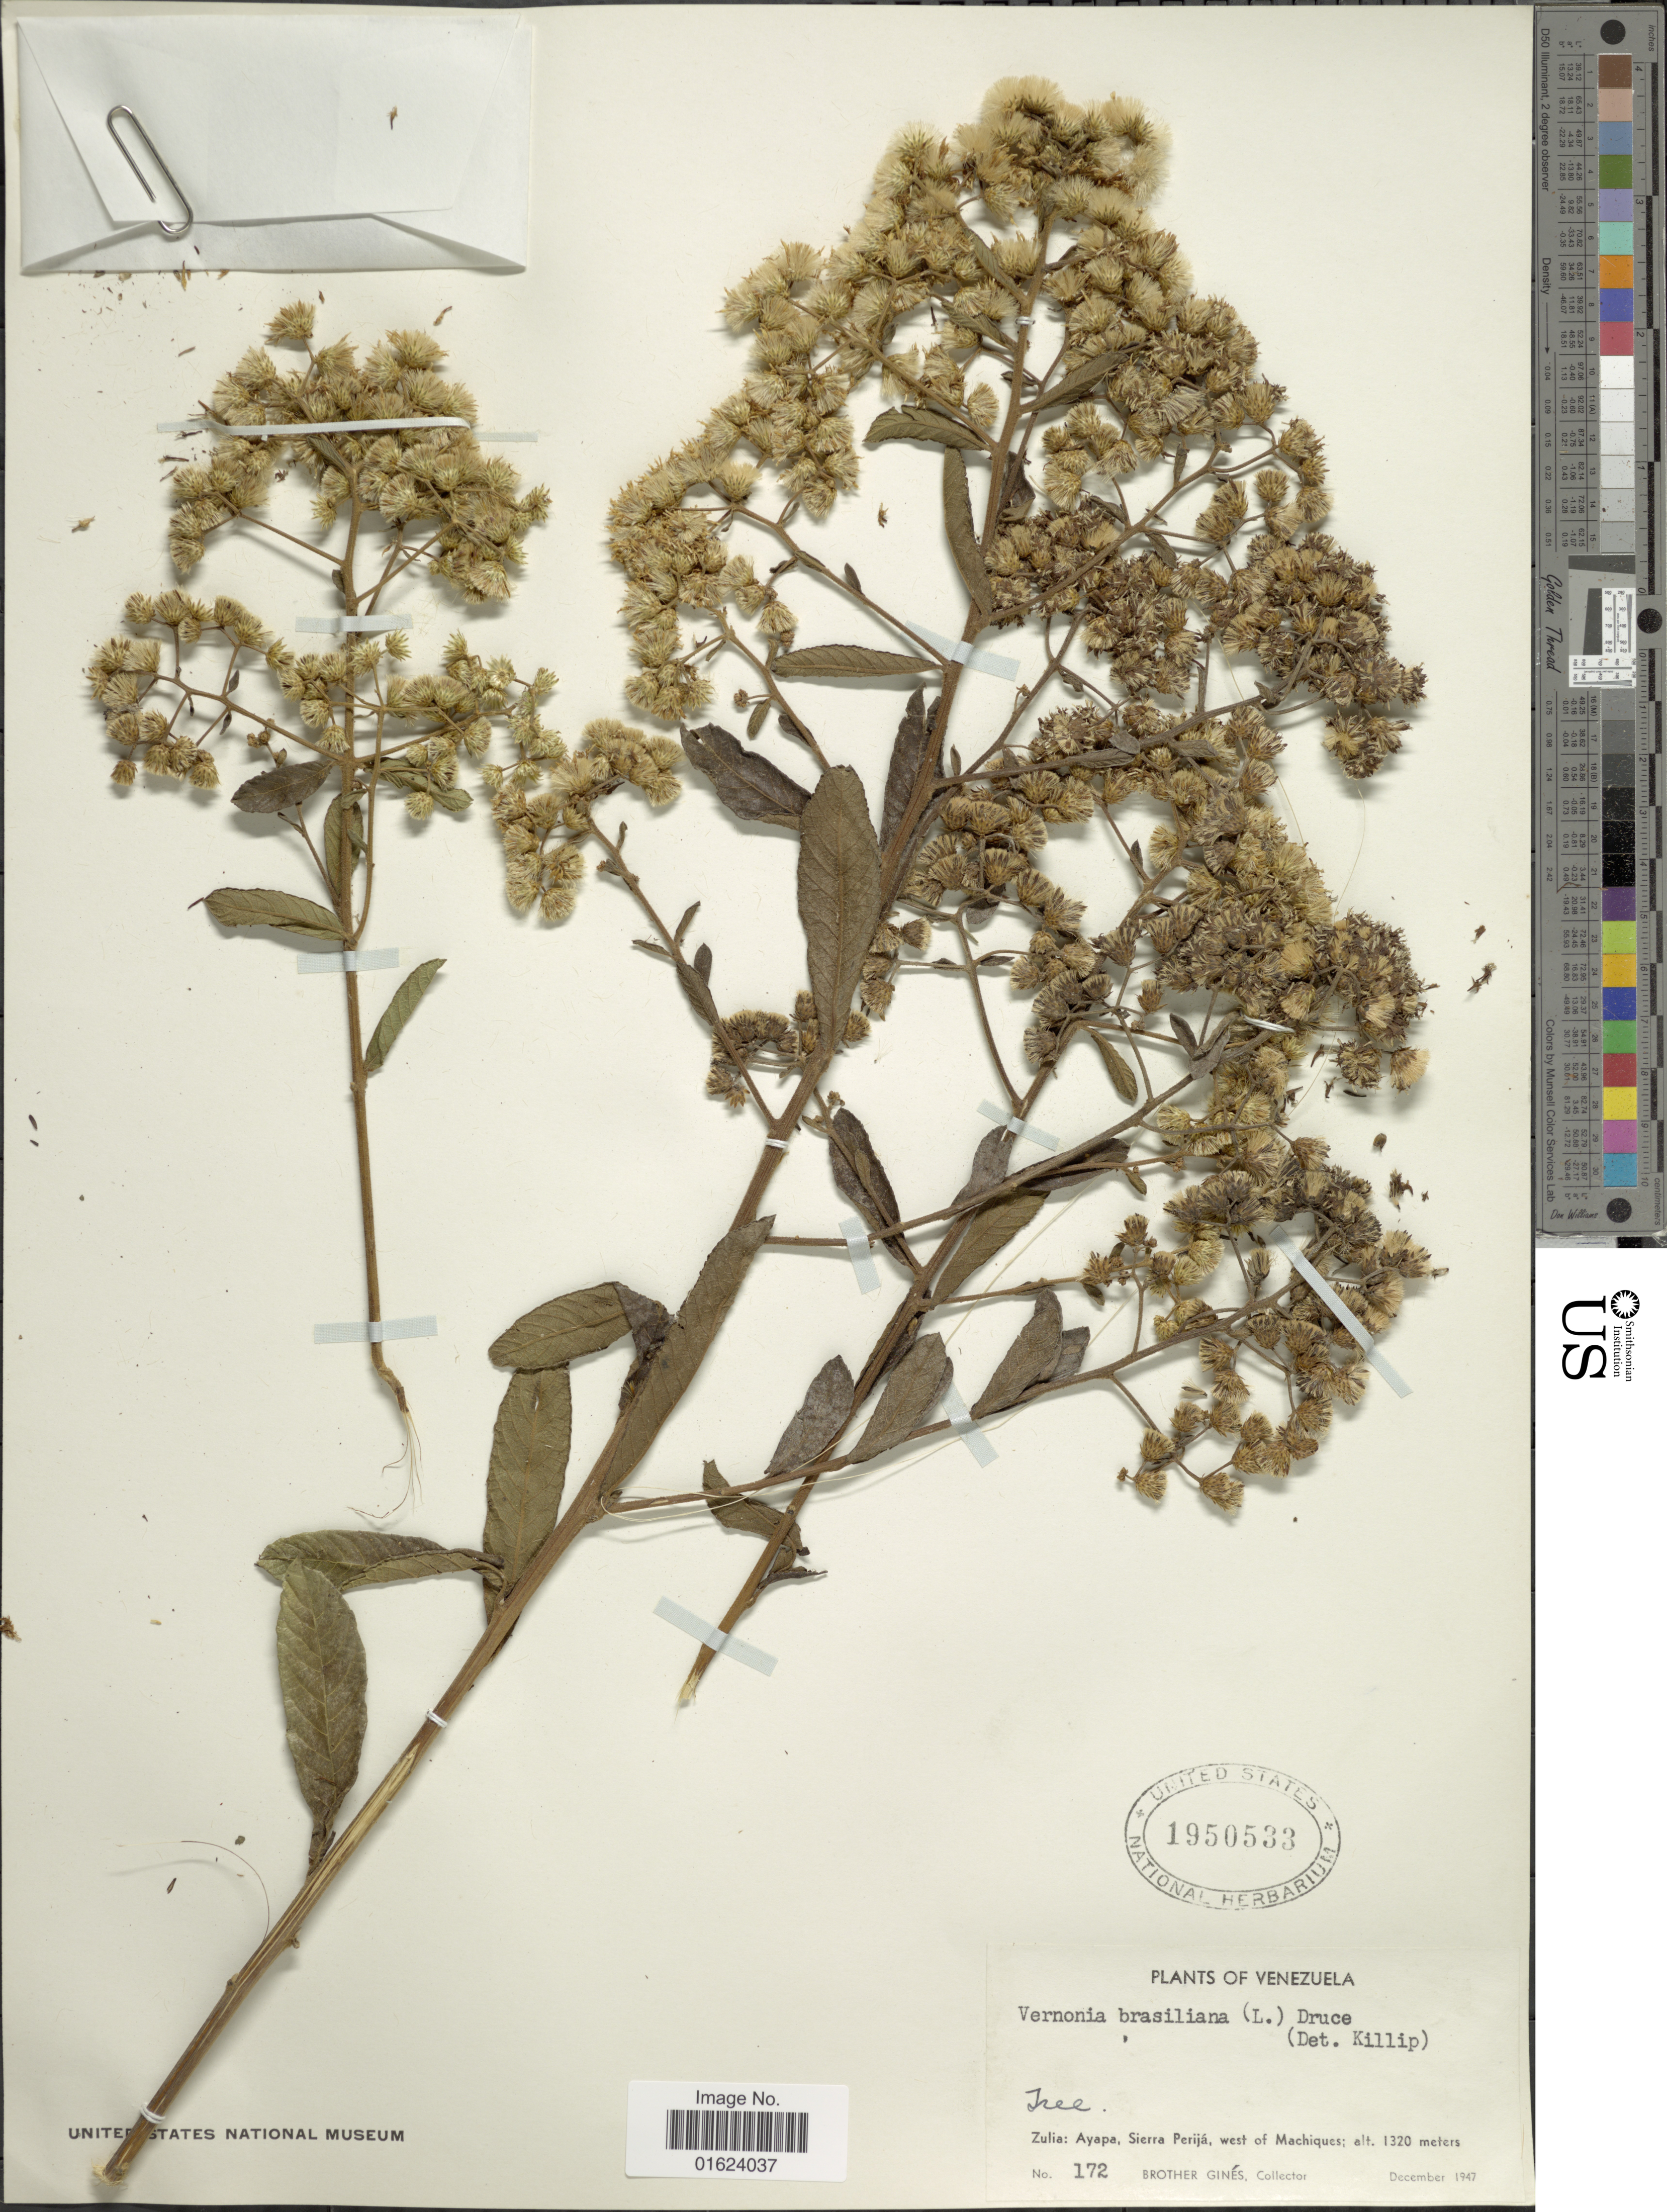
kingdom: Plantae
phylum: Tracheophyta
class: Magnoliopsida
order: Asterales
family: Asteraceae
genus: Vernonia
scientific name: Vernonia brasiliana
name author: (L.) Druce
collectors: Bro. Gines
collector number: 172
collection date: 1947-12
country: Venezuela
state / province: Zulia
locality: Zulia: Ayapa, Sierra Perija, west of Machiques.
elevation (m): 1320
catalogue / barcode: US 1950533